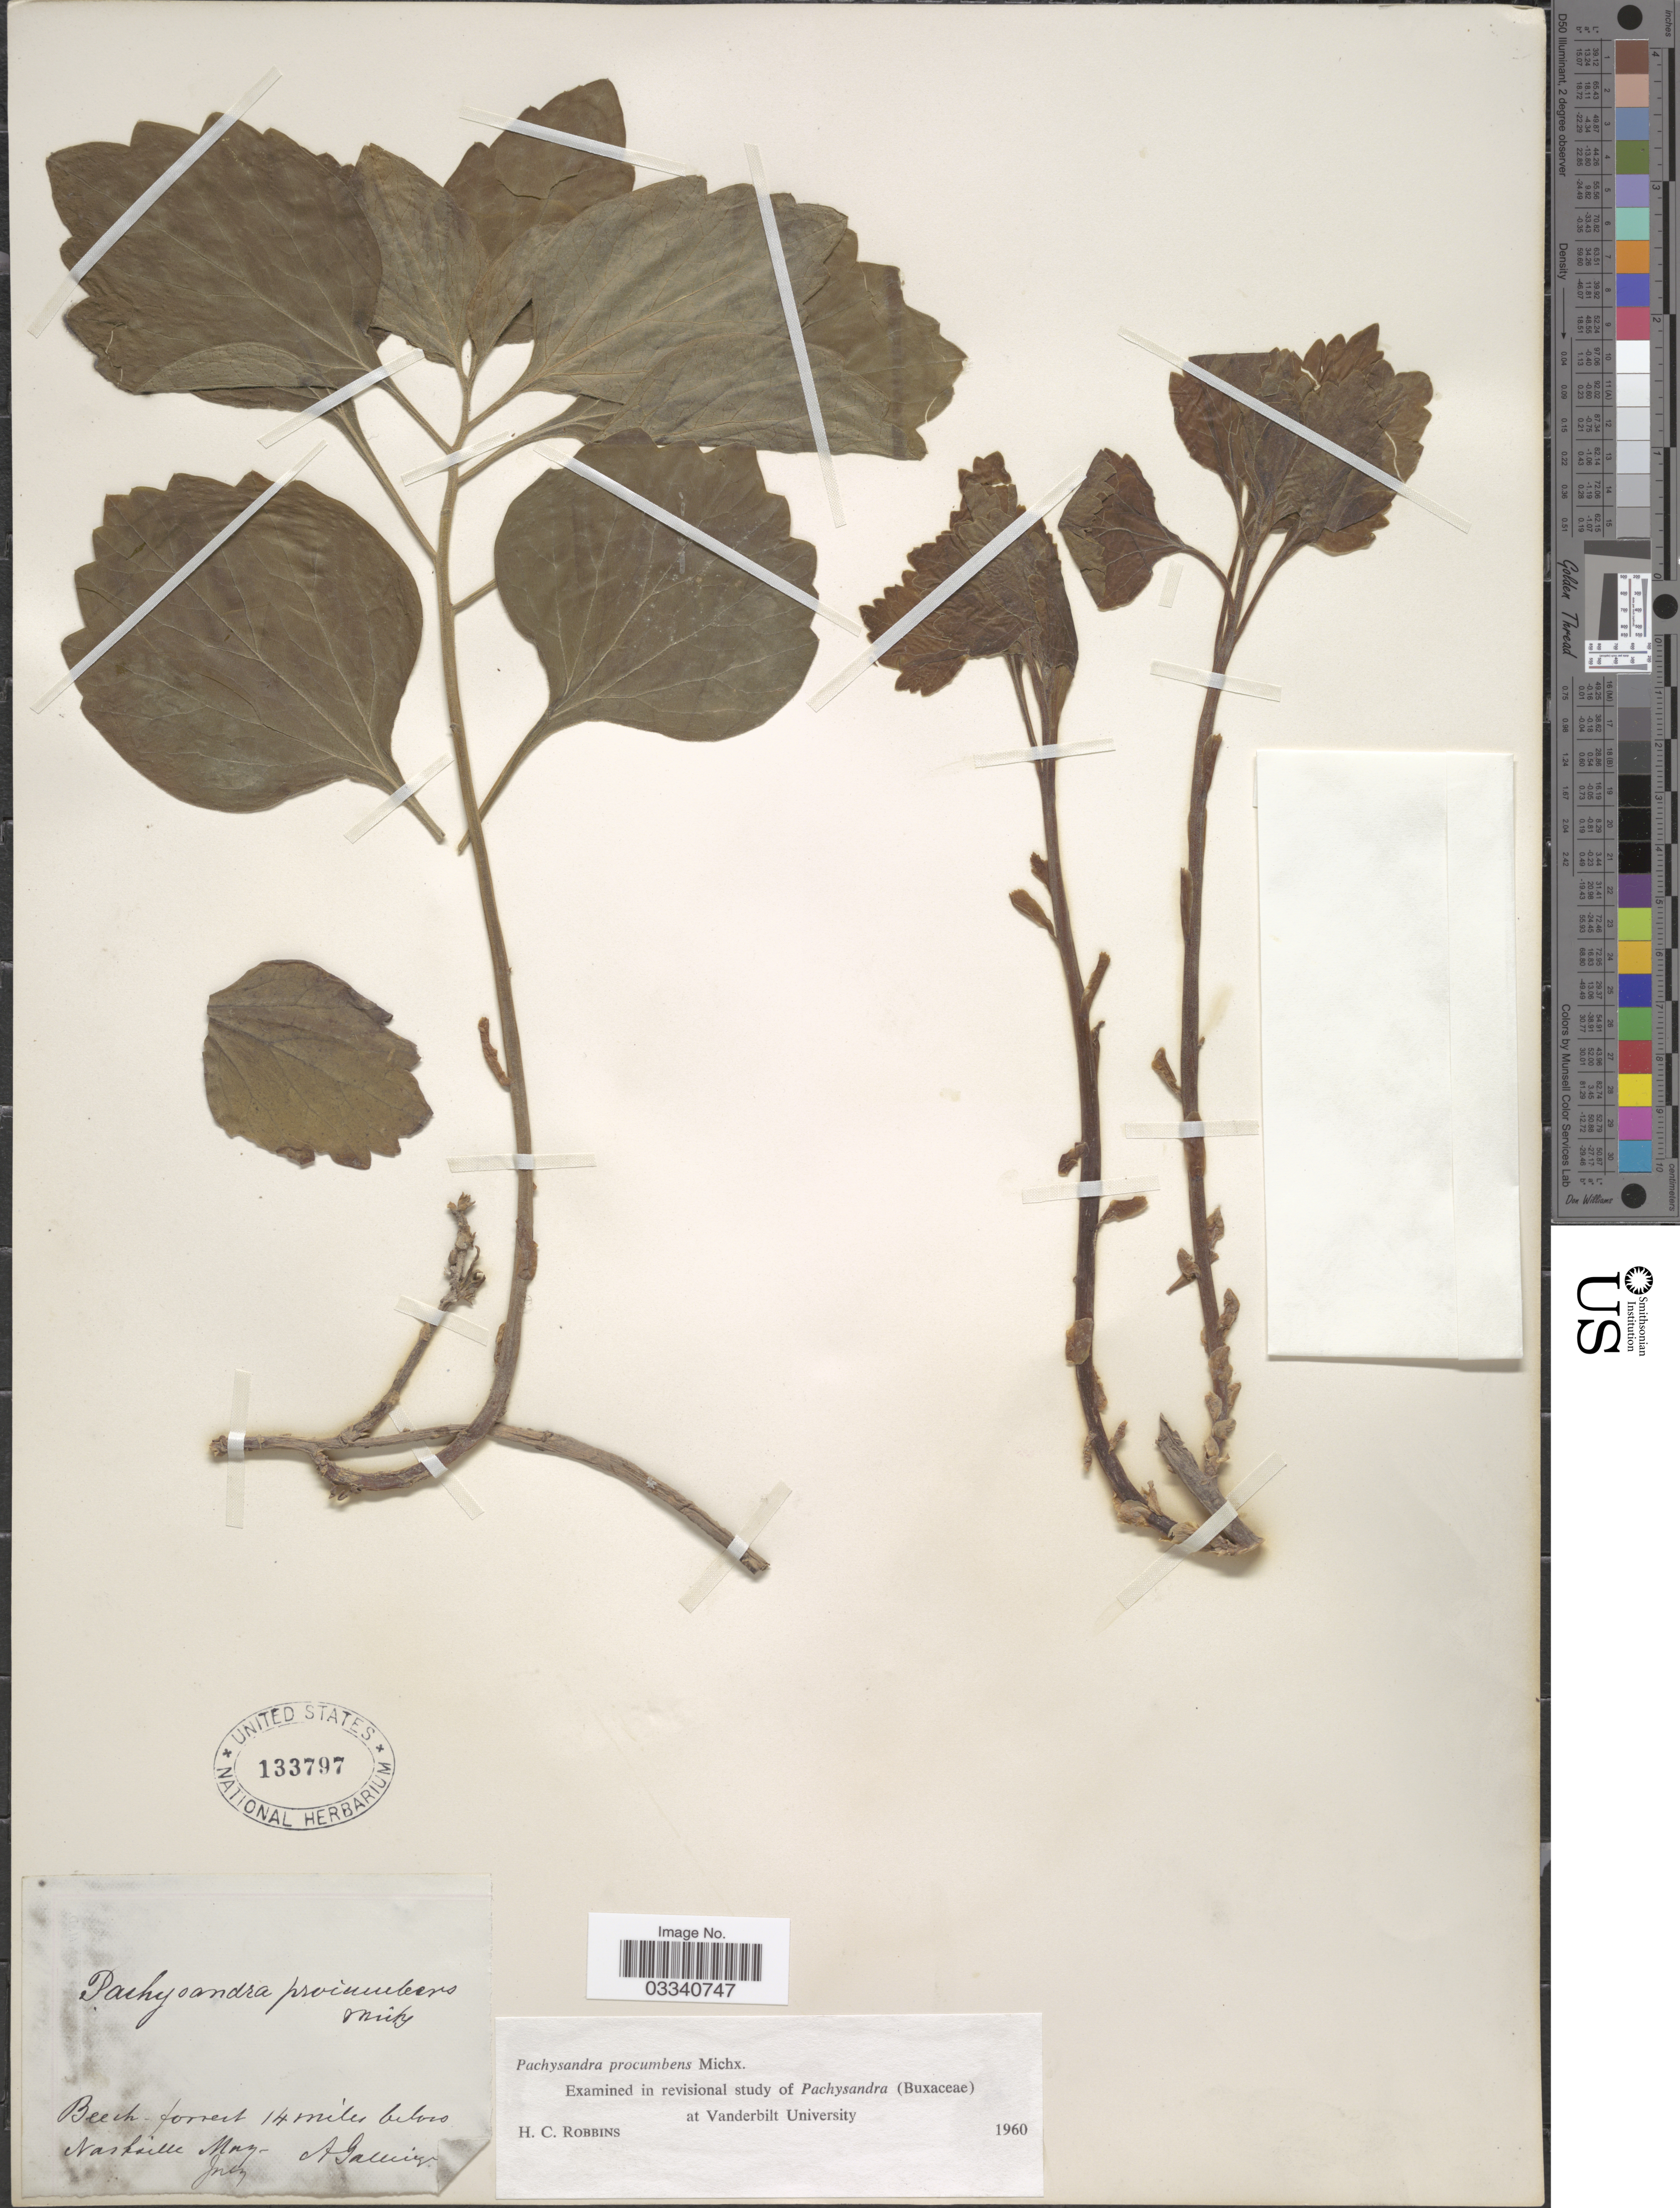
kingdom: Plantae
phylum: Tracheophyta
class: Magnoliopsida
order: Buxales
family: Buxaceae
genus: Pachysandra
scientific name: Pachysandra procumbens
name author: Michx.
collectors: A. Gattinger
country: United States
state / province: Tennessee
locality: Beech forest 14 miles below Nashville.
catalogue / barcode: US 133797